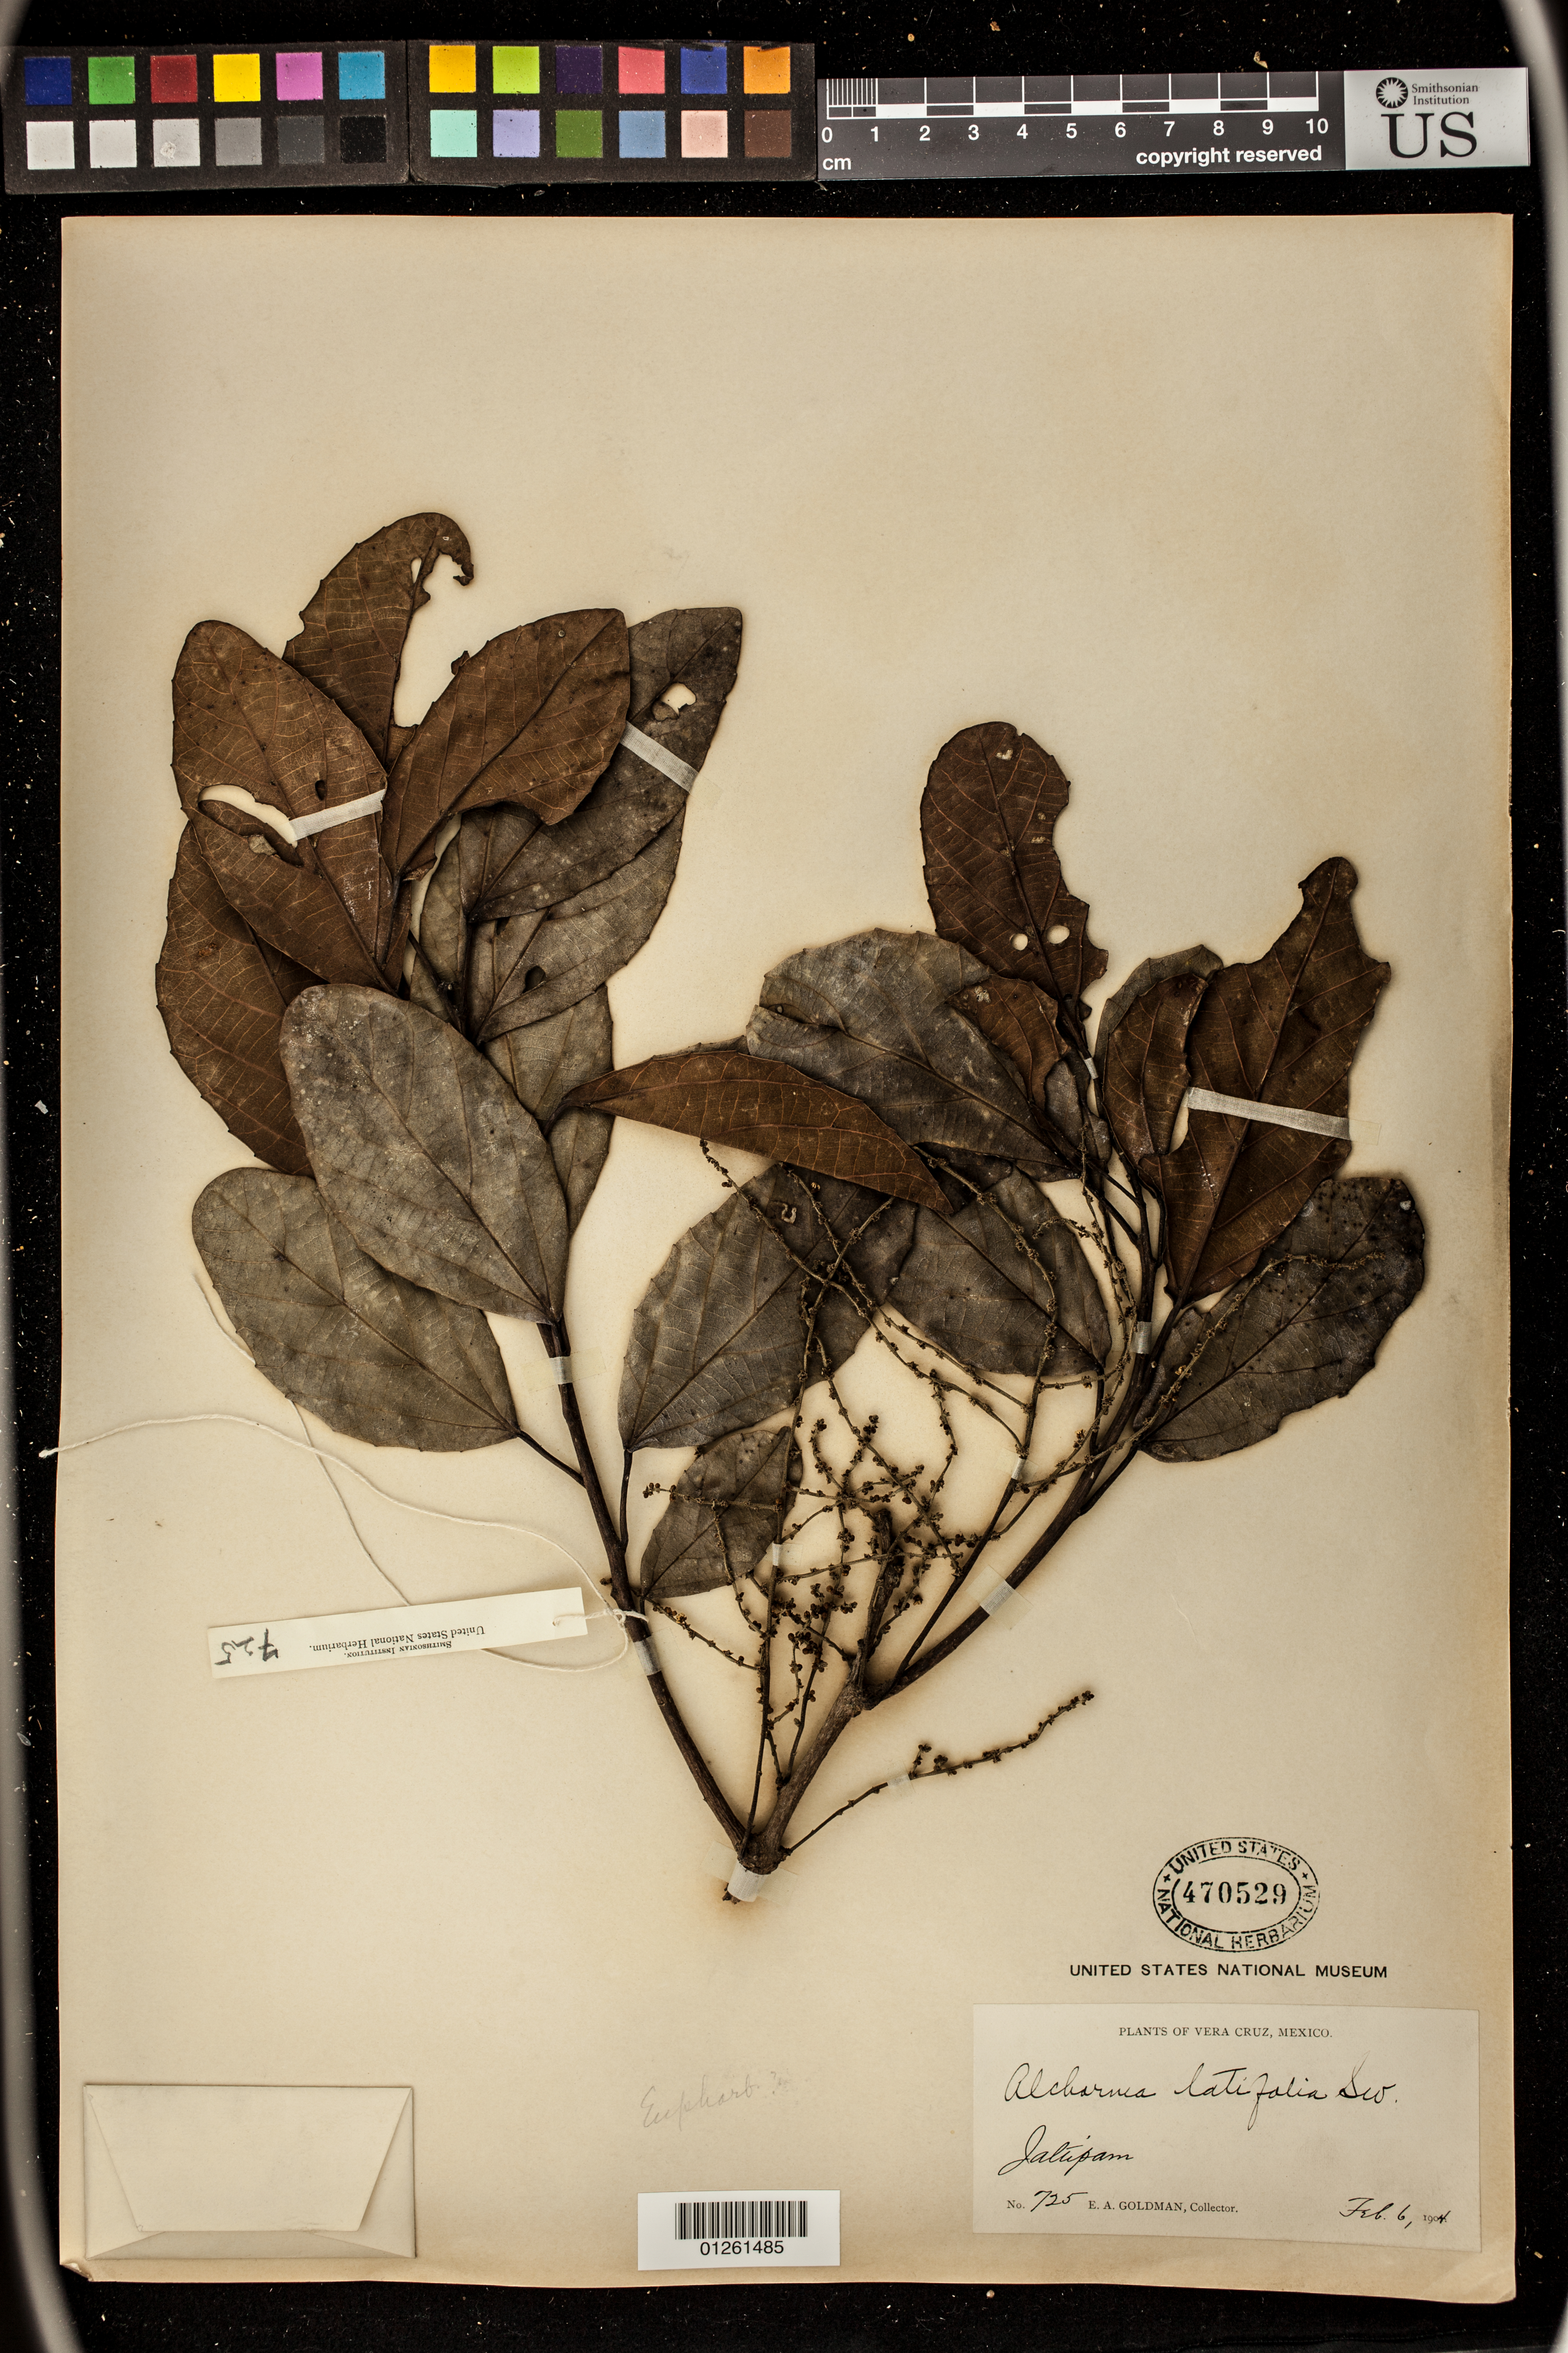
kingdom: Plantae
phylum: Tracheophyta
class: Magnoliopsida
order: Malpighiales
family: Euphorbiaceae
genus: Alchornea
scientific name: Alchornea latifolia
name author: Sw.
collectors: E. A. Goldman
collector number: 725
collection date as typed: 6 Feb 1904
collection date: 1904-02-06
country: México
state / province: Veracruz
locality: Jaltipan.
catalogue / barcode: US 470529